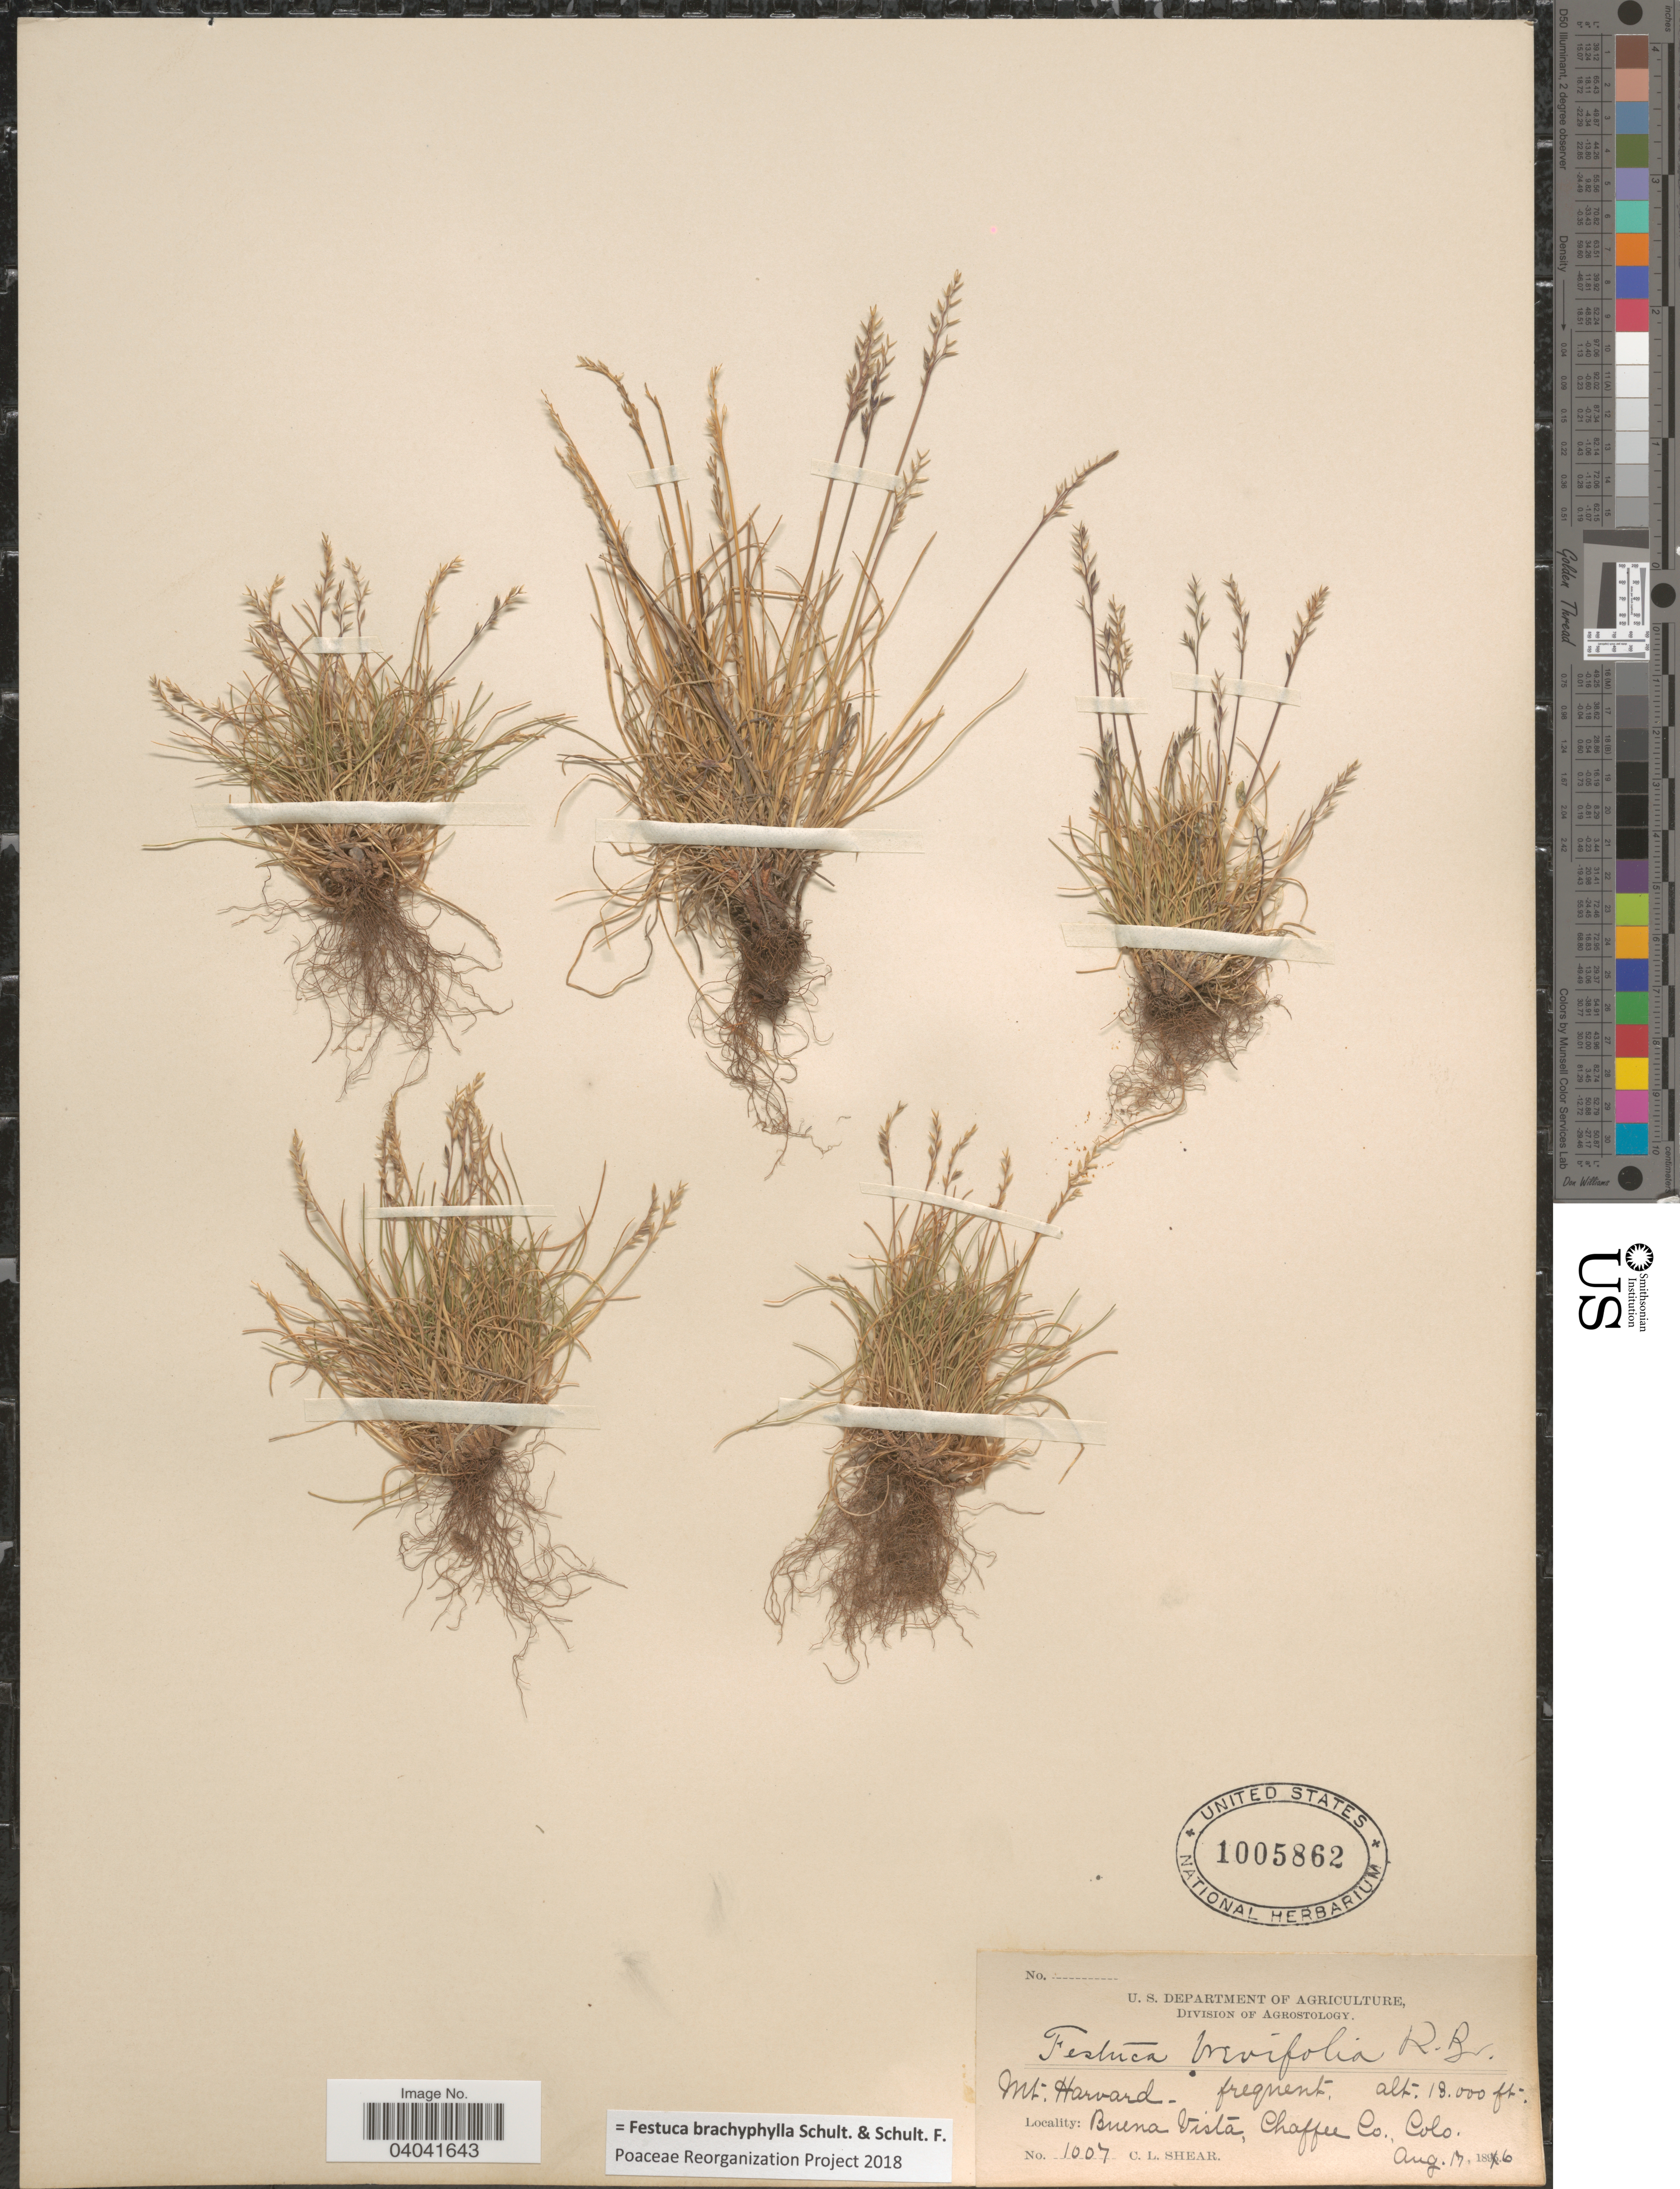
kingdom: Plantae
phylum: Tracheophyta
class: Liliopsida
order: Poales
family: Poaceae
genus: Festuca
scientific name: Festuca brachyphylla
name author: Schult. & Schult. f.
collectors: C. L. Shear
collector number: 1007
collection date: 1896-08-17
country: United States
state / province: Colorado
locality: Mt. Harvard. Buena Vista, Chaffee Co.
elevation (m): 3962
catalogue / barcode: US 1005862